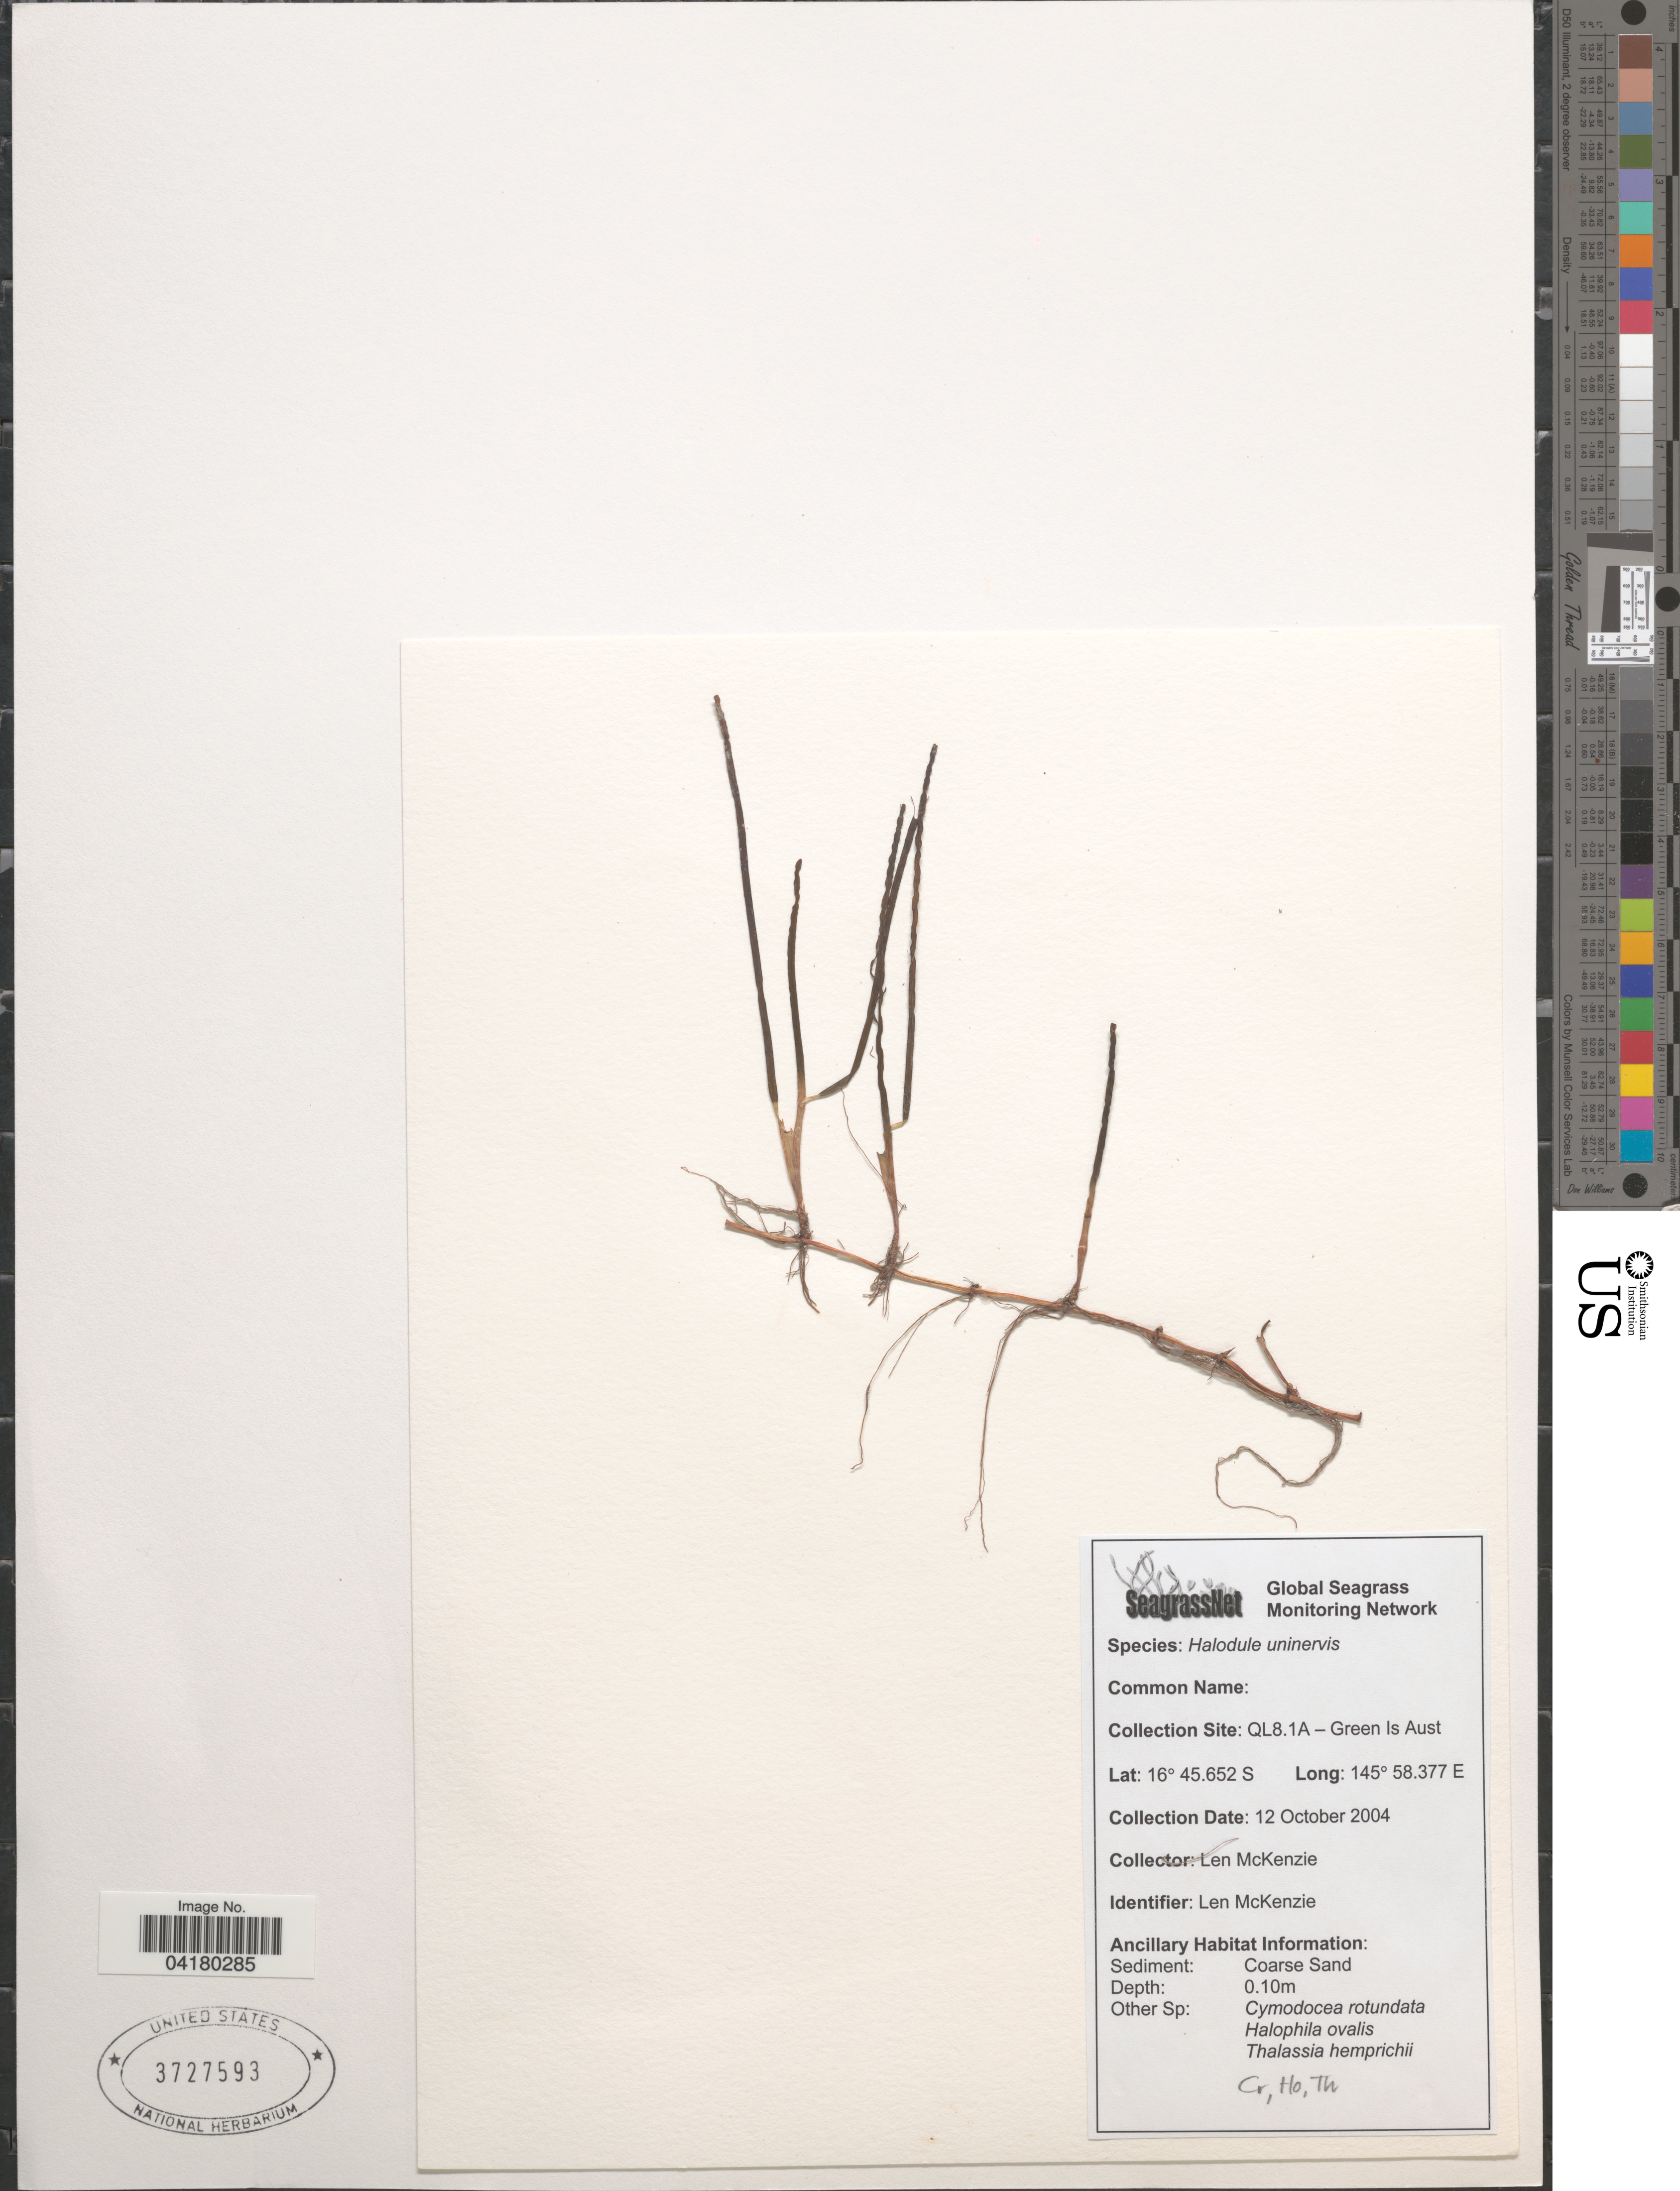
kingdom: Plantae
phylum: Tracheophyta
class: Liliopsida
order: Alismatales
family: Cymodoceaceae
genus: Halodule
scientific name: Halodule uninervis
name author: (Forssk.) Asch.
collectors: L. McKenzie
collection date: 2004-10-12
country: Australia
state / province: Queensland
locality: QL8.1A - Green Is.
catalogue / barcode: US 3727593